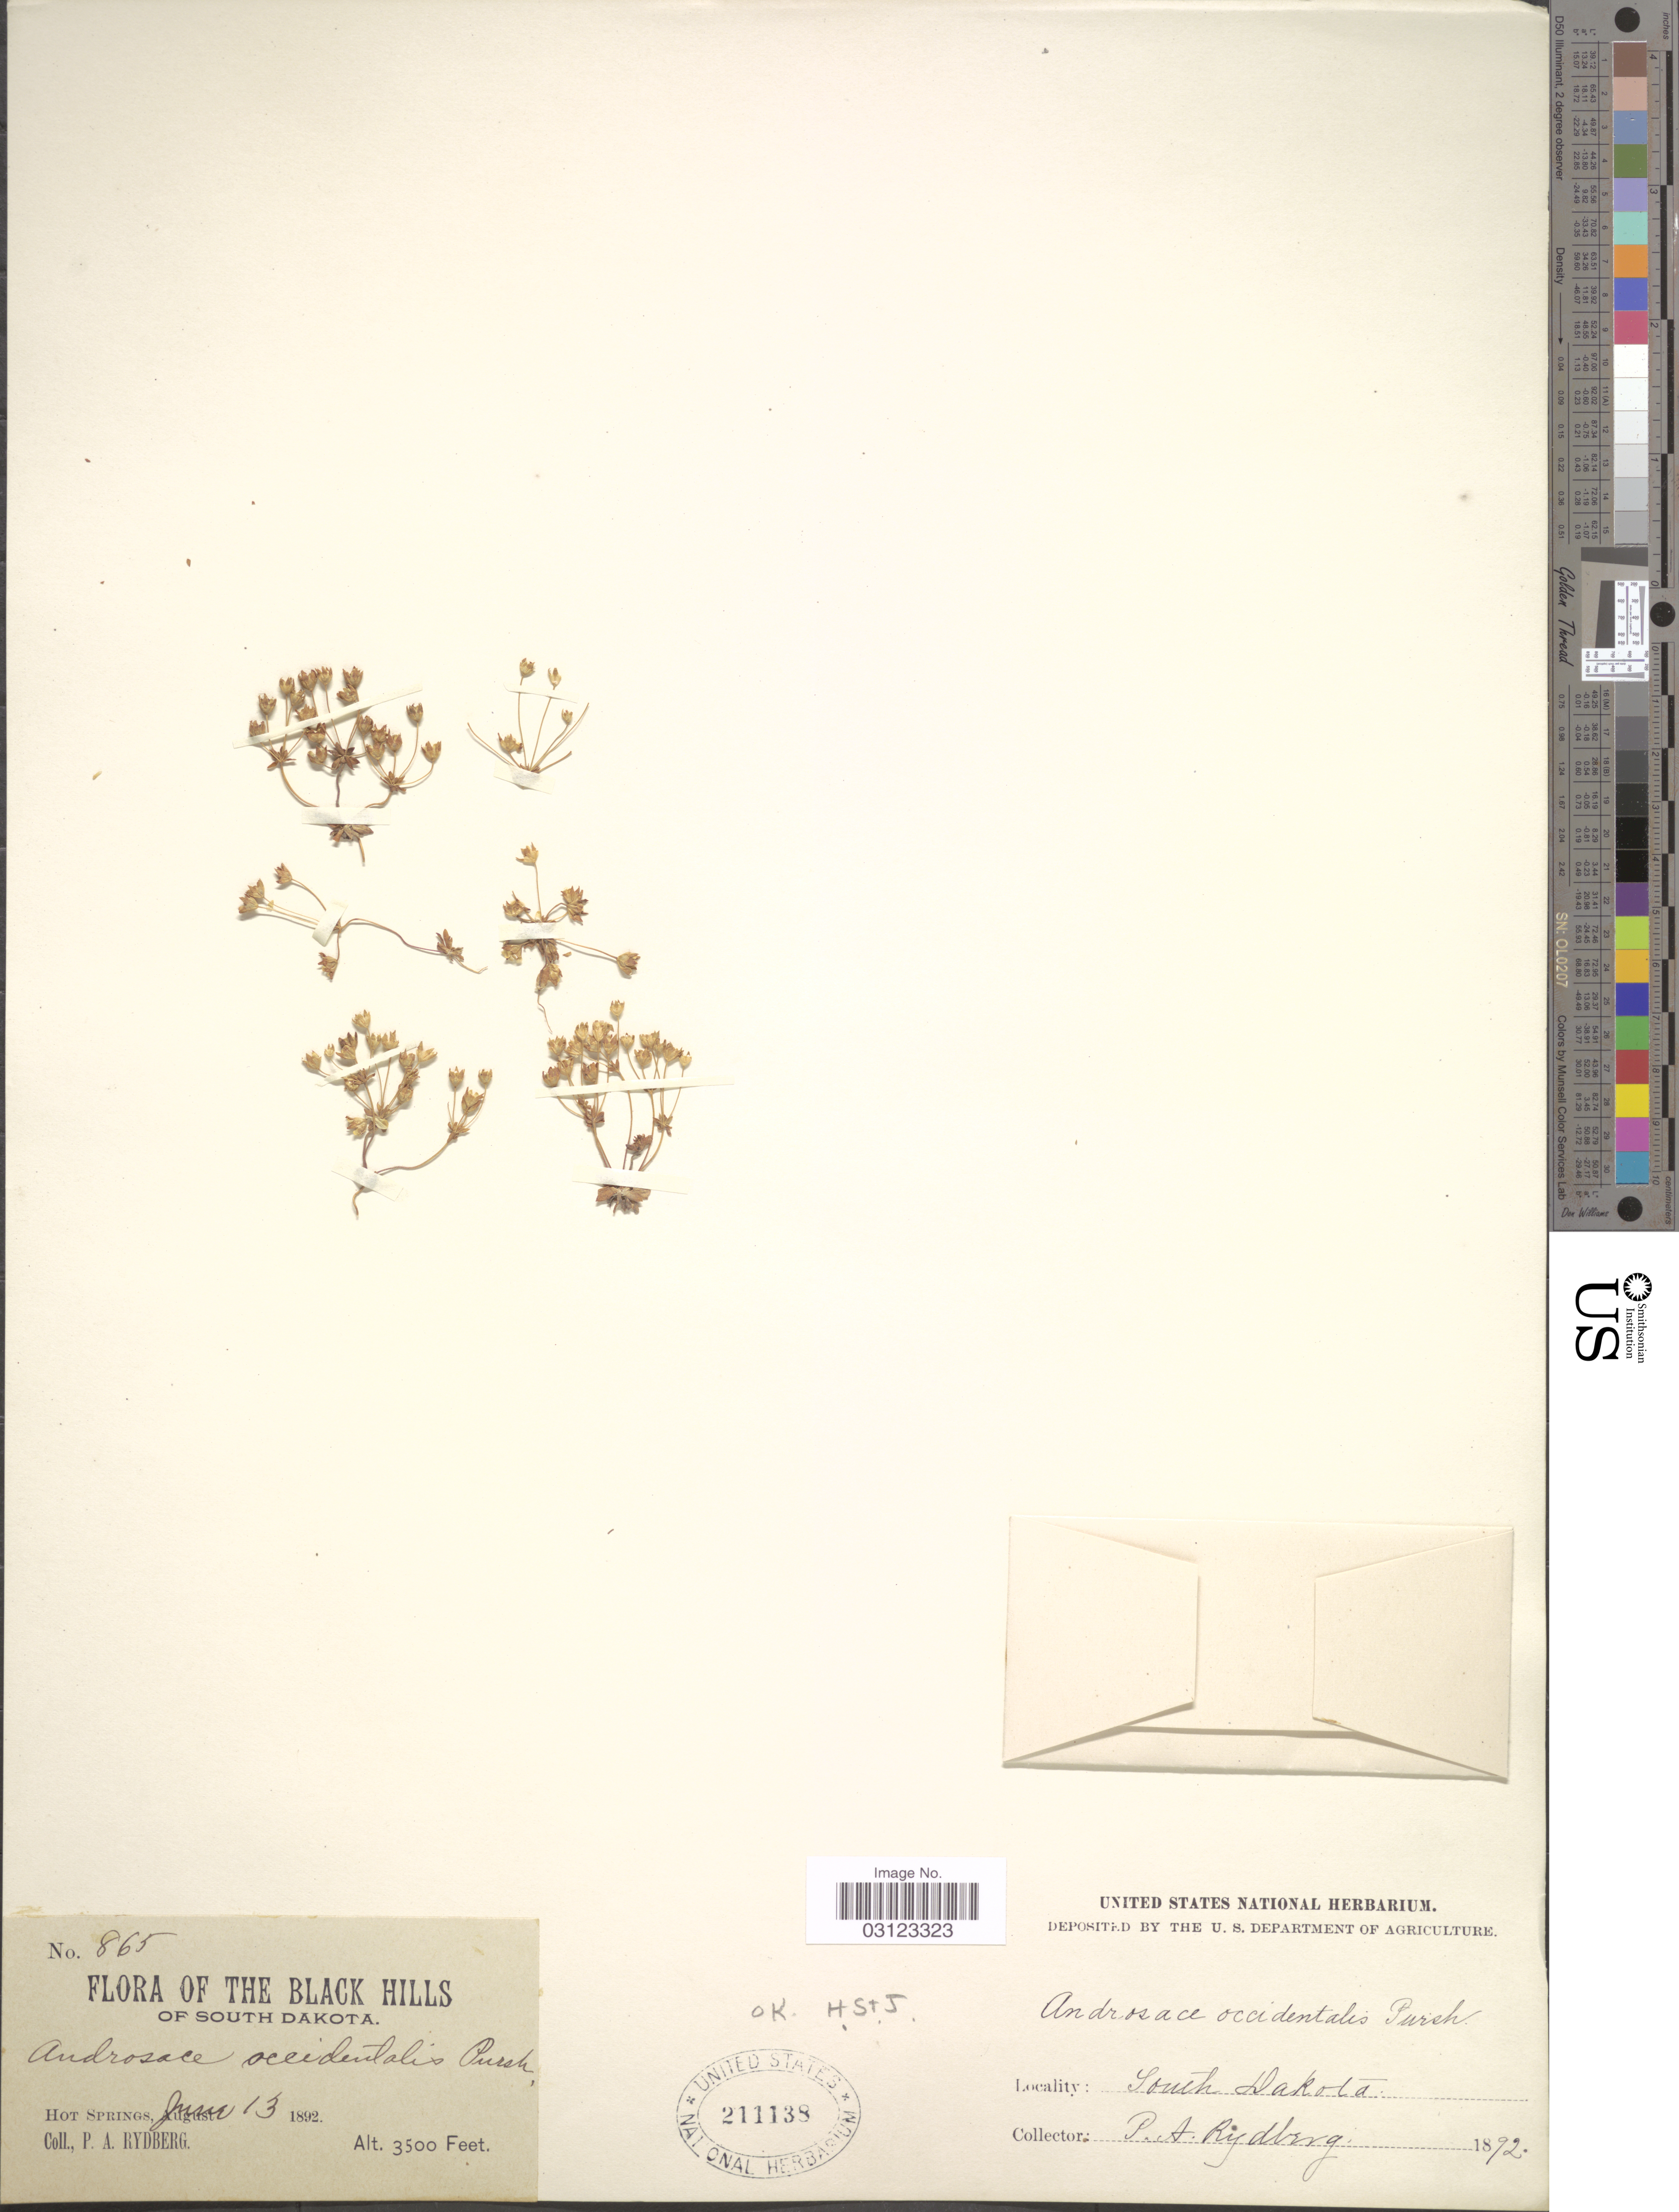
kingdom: Plantae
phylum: Tracheophyta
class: Magnoliopsida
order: Ericales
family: Primulaceae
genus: Androsace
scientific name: Androsace occidentalis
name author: (Pursh) Pursh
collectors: P. A. Rydberg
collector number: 865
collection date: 1892-06-13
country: United States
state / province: South Dakota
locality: The Black Hills of South Dakota. Hot Springs.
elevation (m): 1067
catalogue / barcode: US 211138